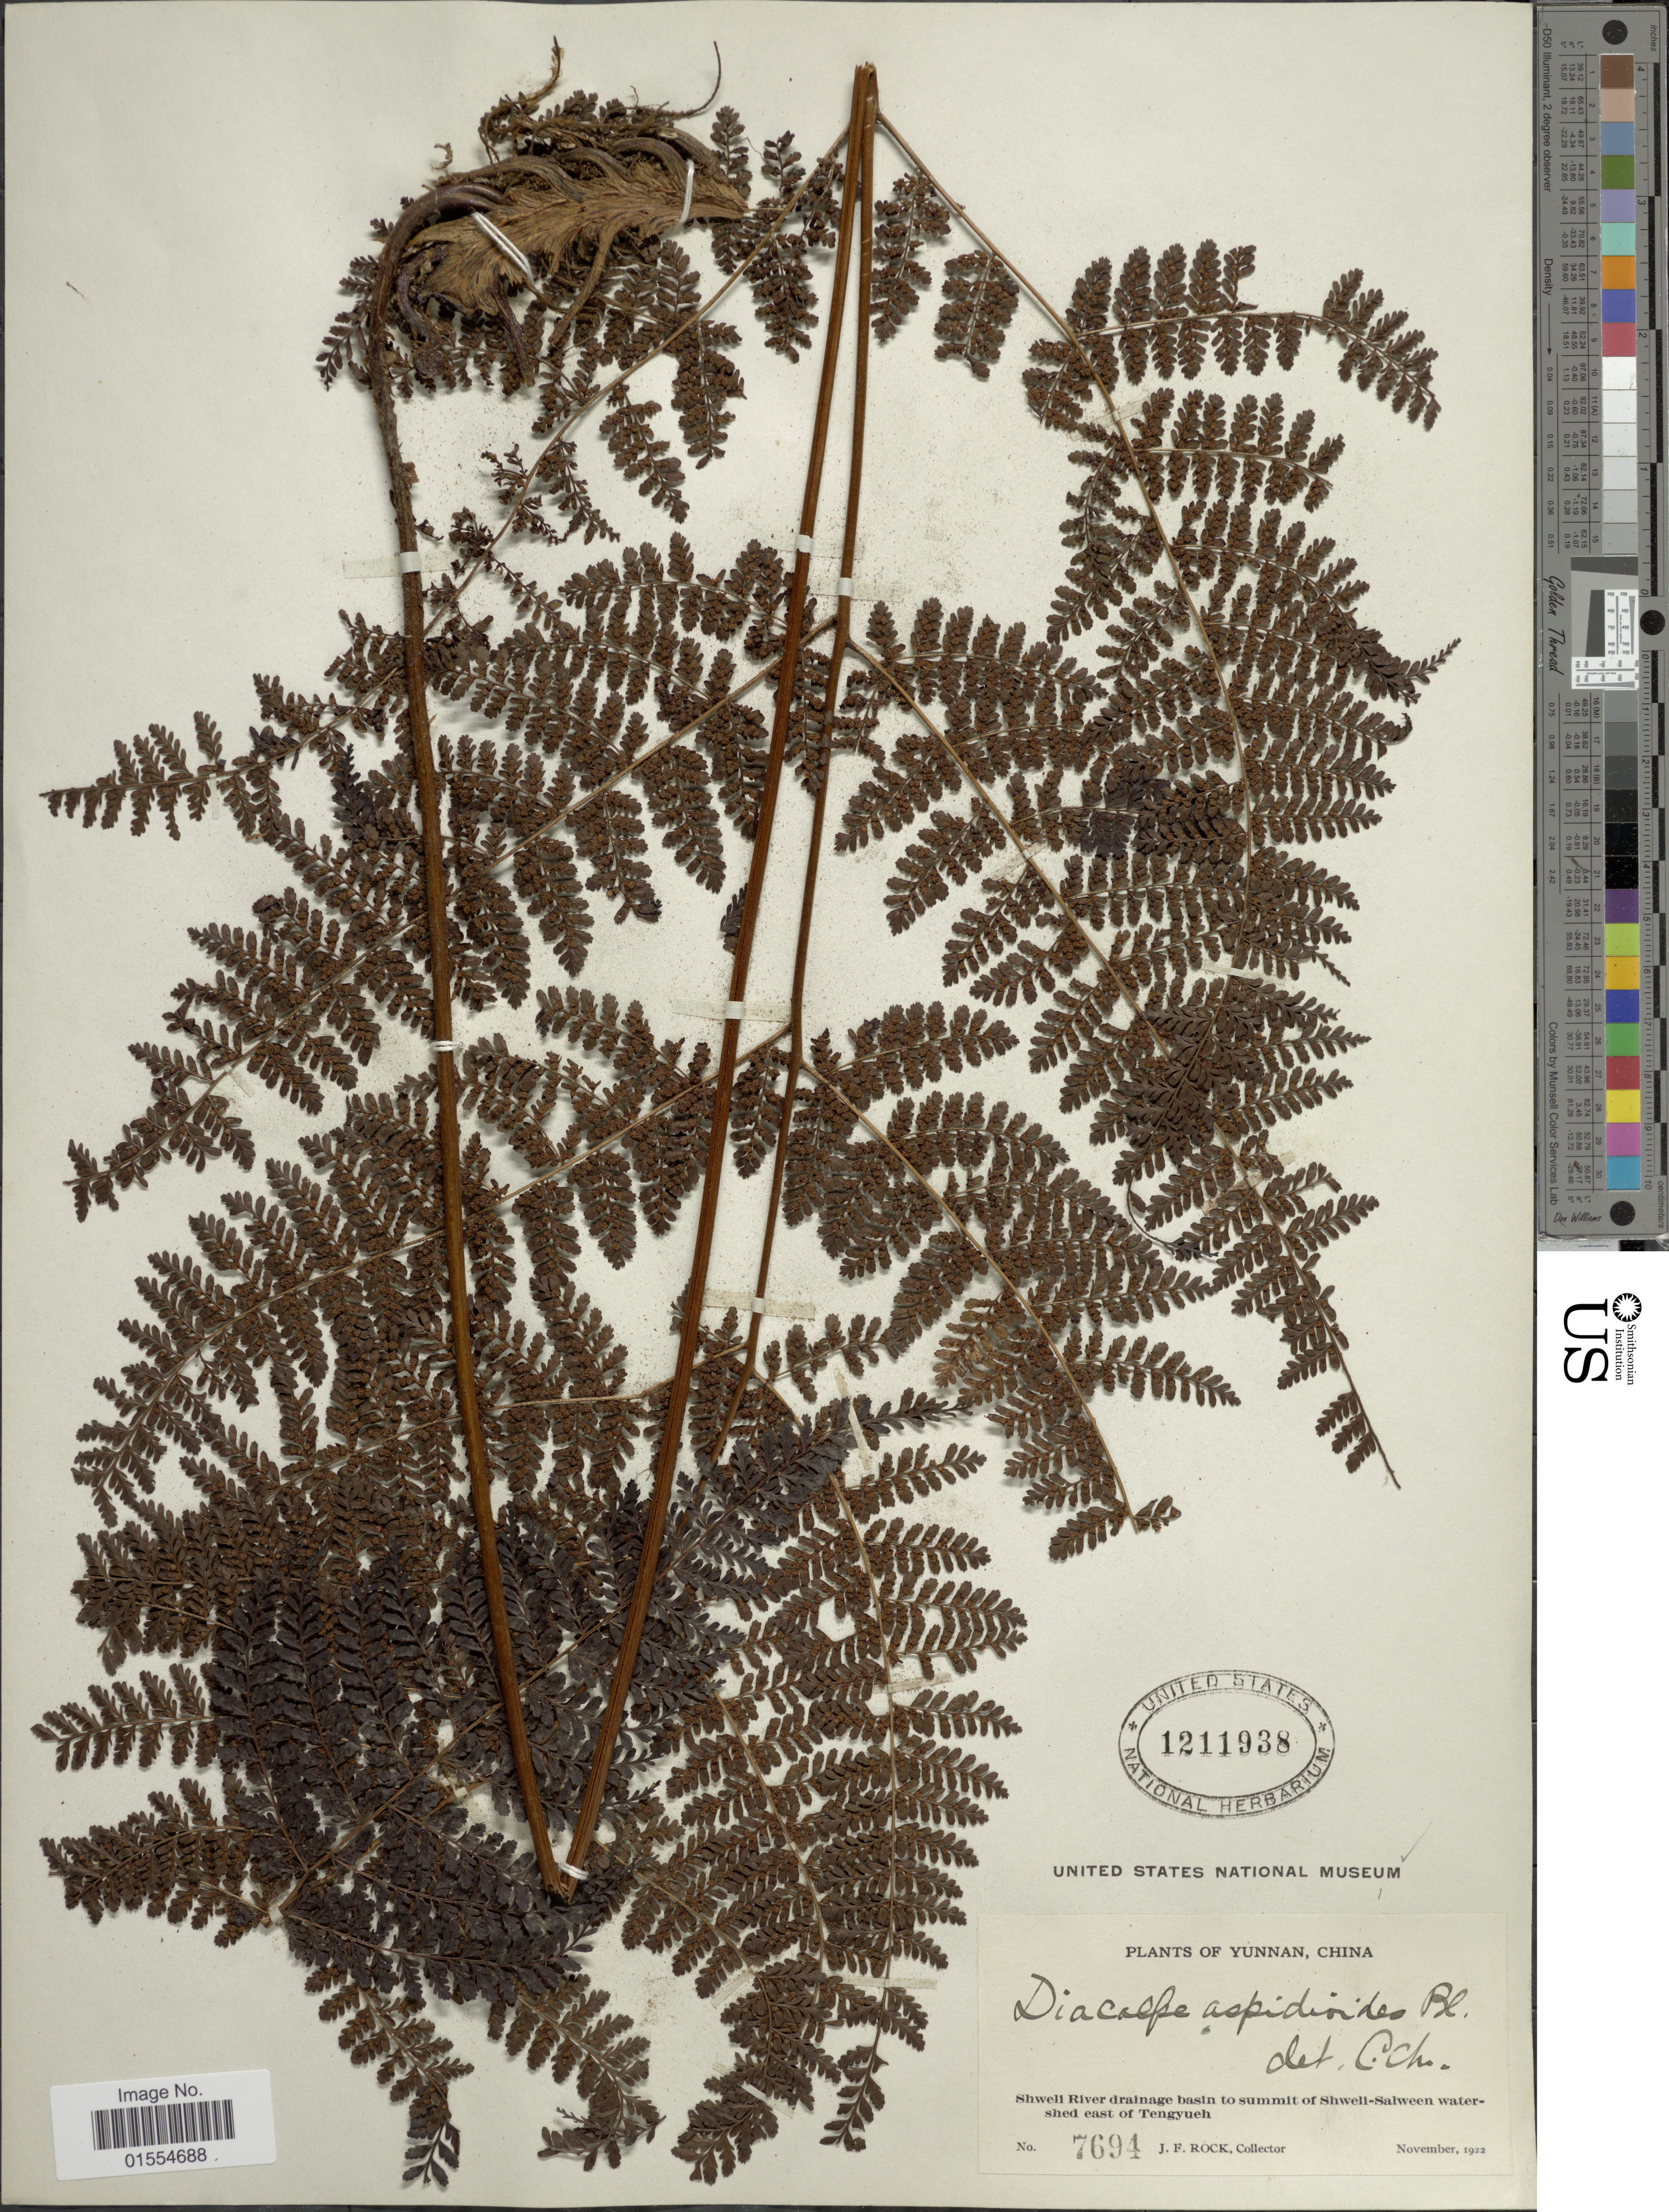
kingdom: Plantae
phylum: Tracheophyta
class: Polypodiopsida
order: Polypodiales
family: Dryopteridaceae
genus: Dryopteris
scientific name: Dryopteris pseudocaenopteris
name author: (Kunze) Li Bing Zhang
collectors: J. Rock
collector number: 7694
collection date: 1922-11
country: China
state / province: Yunnan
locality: Yunnan, China, Shweli river drainage basin to summit of Shweli-Salween watershed, east of Tengyueh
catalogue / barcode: US 1211938